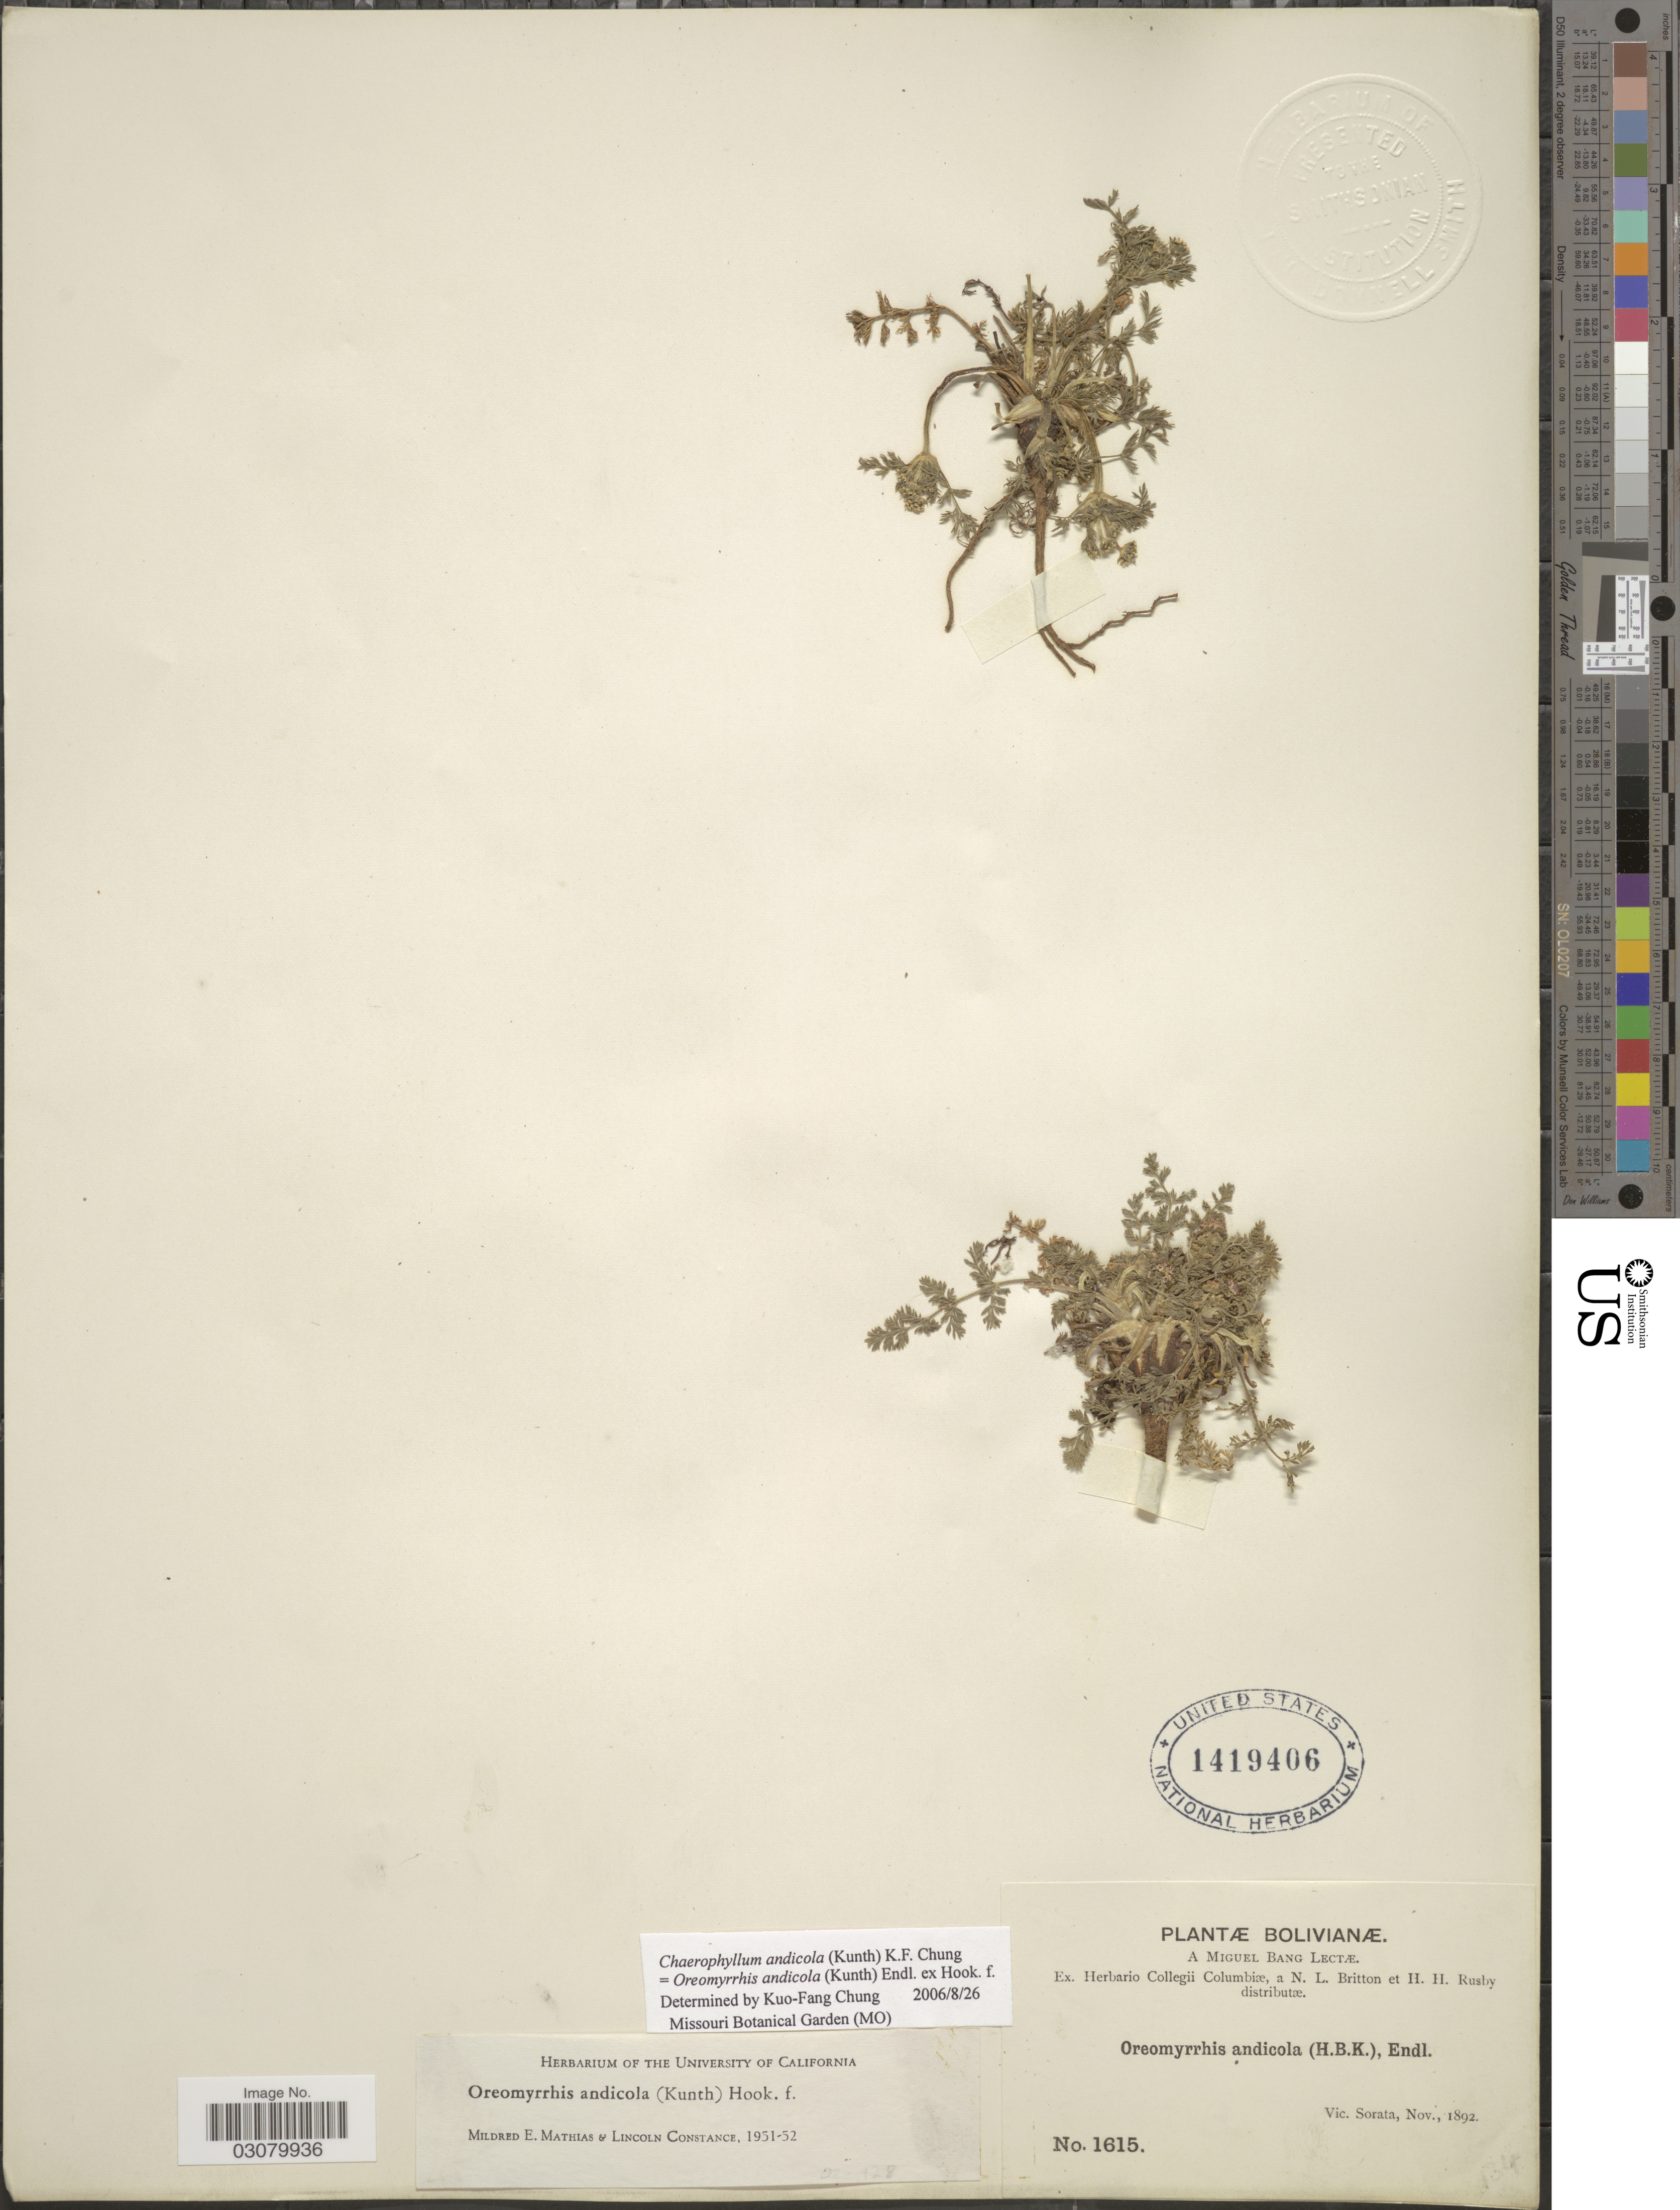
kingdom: Plantae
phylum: Tracheophyta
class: Magnoliopsida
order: Apiales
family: Apiaceae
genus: Oreomyrrhis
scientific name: Oreomyrrhis andicola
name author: (Kunth) Endl. ex Hook. f.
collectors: M. Bang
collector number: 1615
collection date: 1892-11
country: Bolivia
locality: Vic. Sorata.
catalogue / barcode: US 1419406